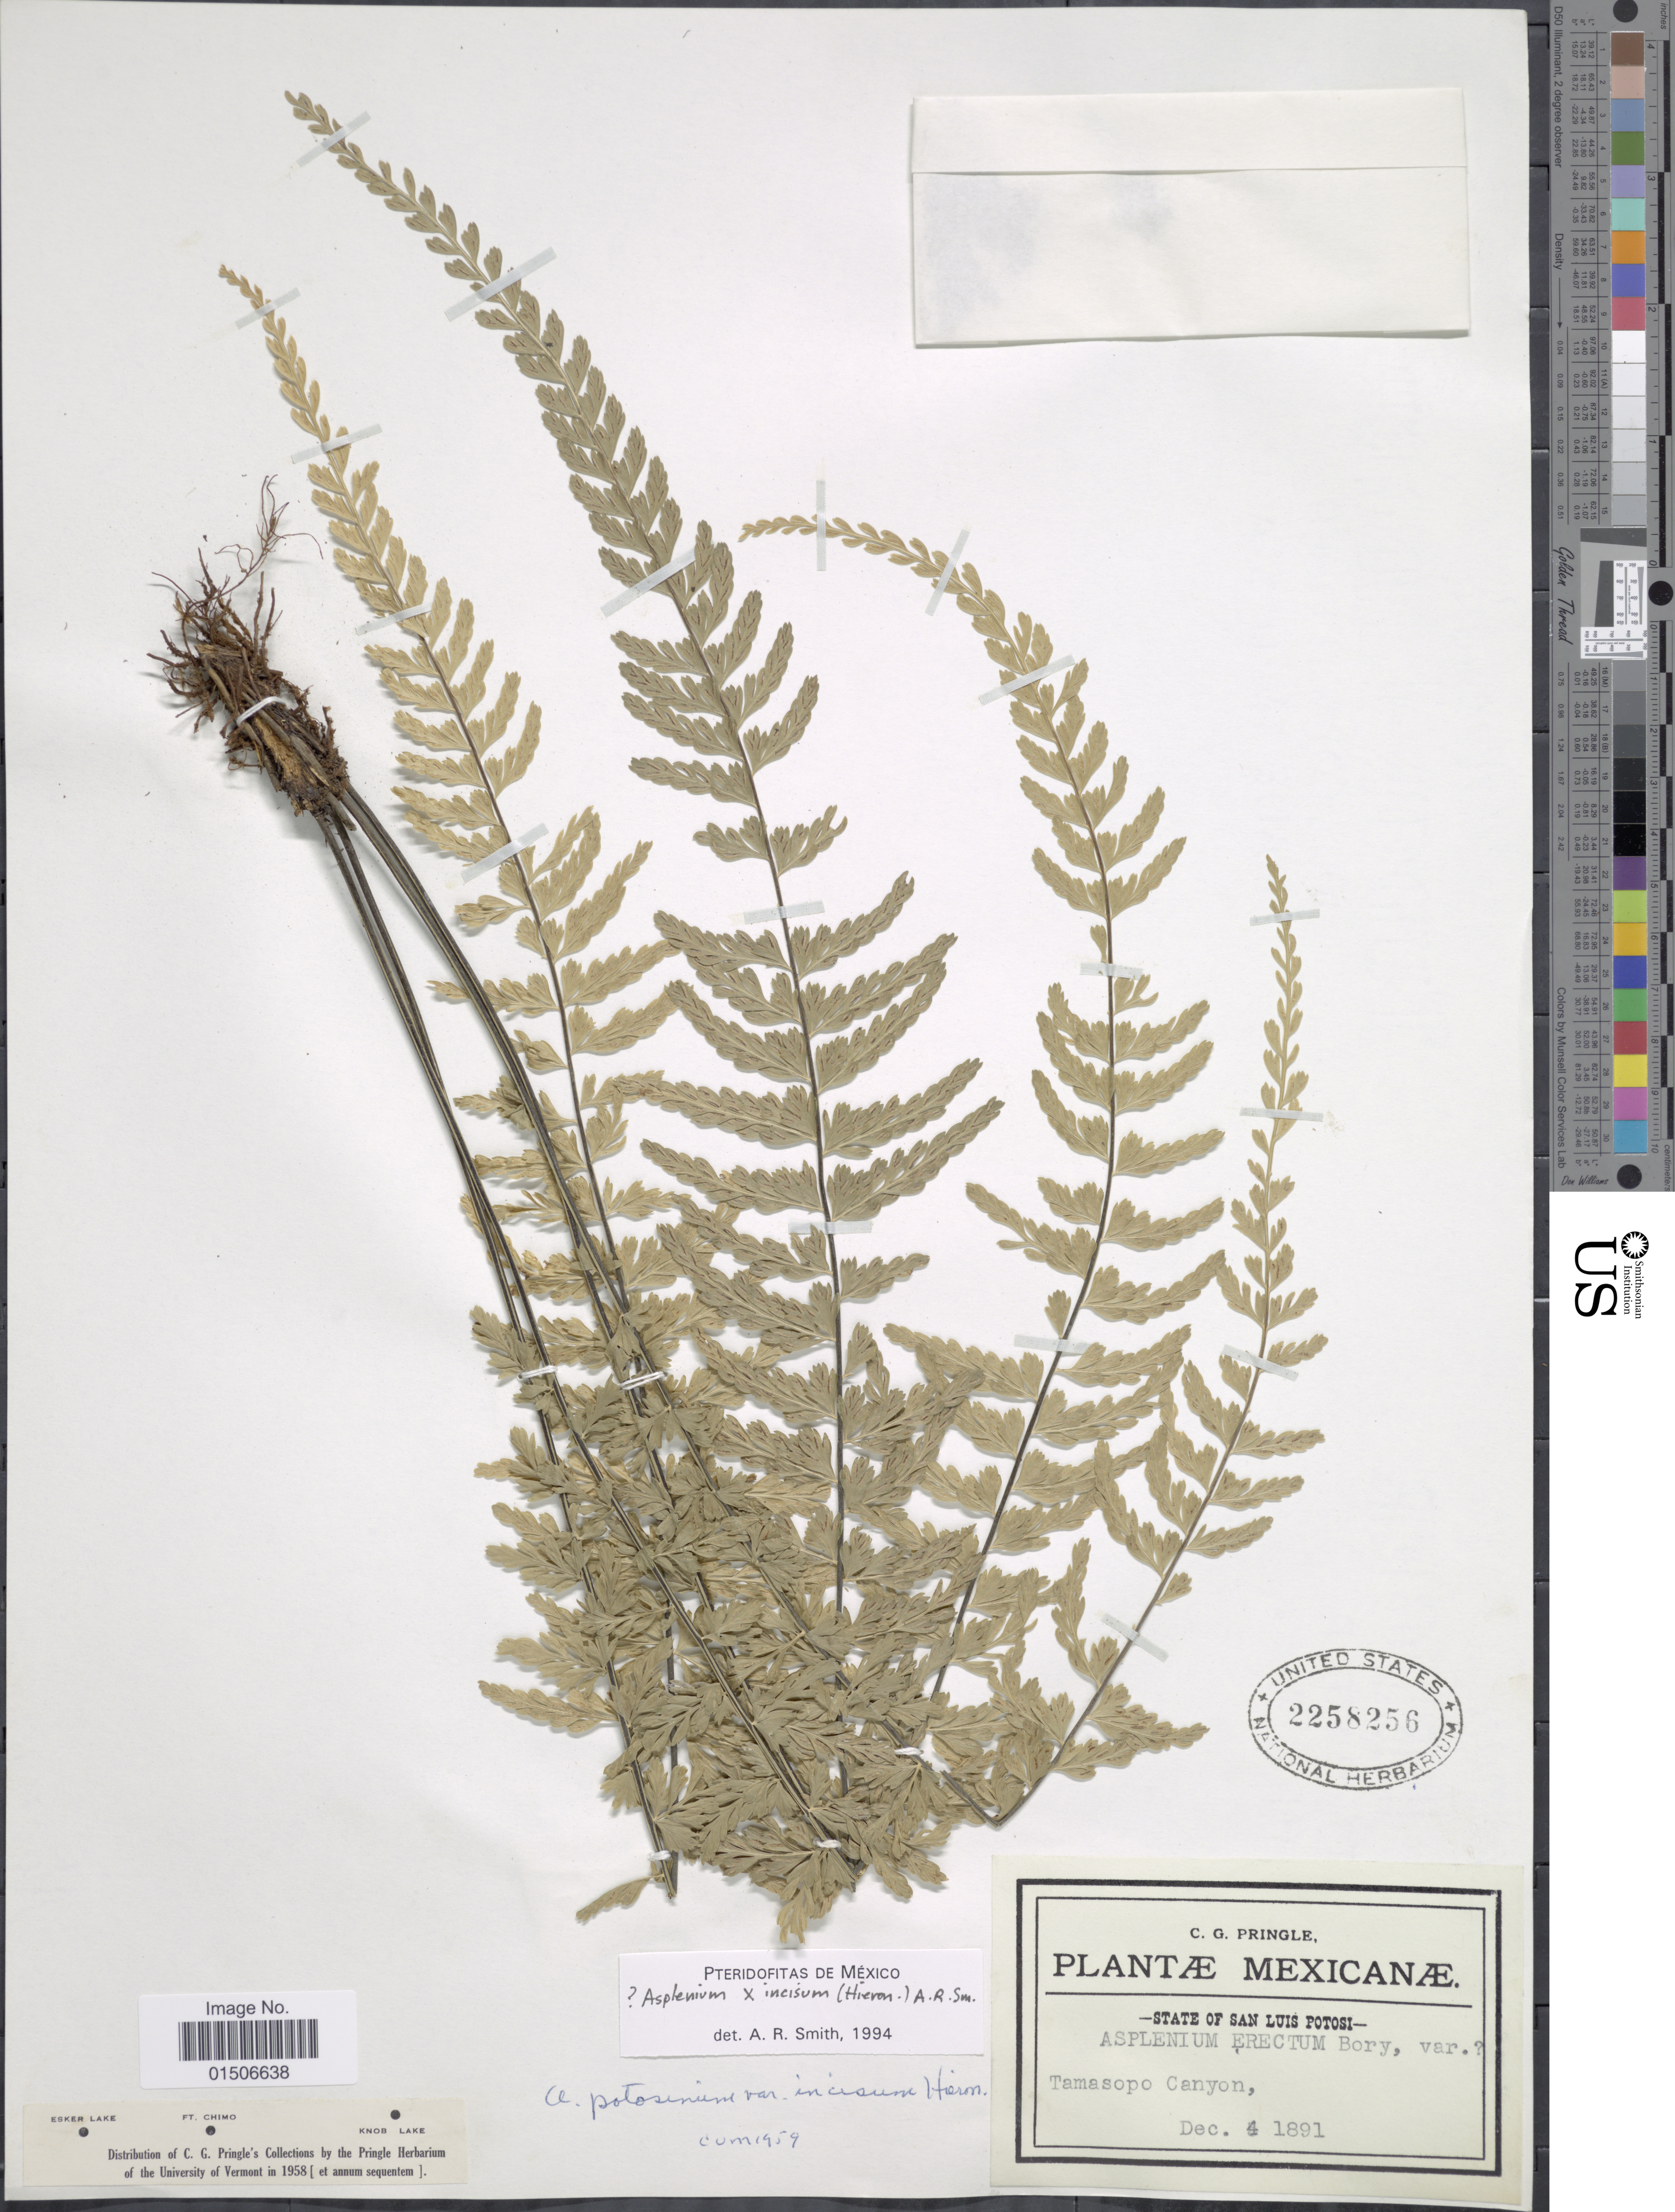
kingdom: Plantae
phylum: Tracheophyta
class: Polypodiopsida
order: Polypodiales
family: Aspleniaceae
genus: Asplenium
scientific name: Asplenium incisum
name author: Thunb.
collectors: C. G. Pringle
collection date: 1891-12-04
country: Mexico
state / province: San Luis Potosí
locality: Tamasopo Canyon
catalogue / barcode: US 2258256